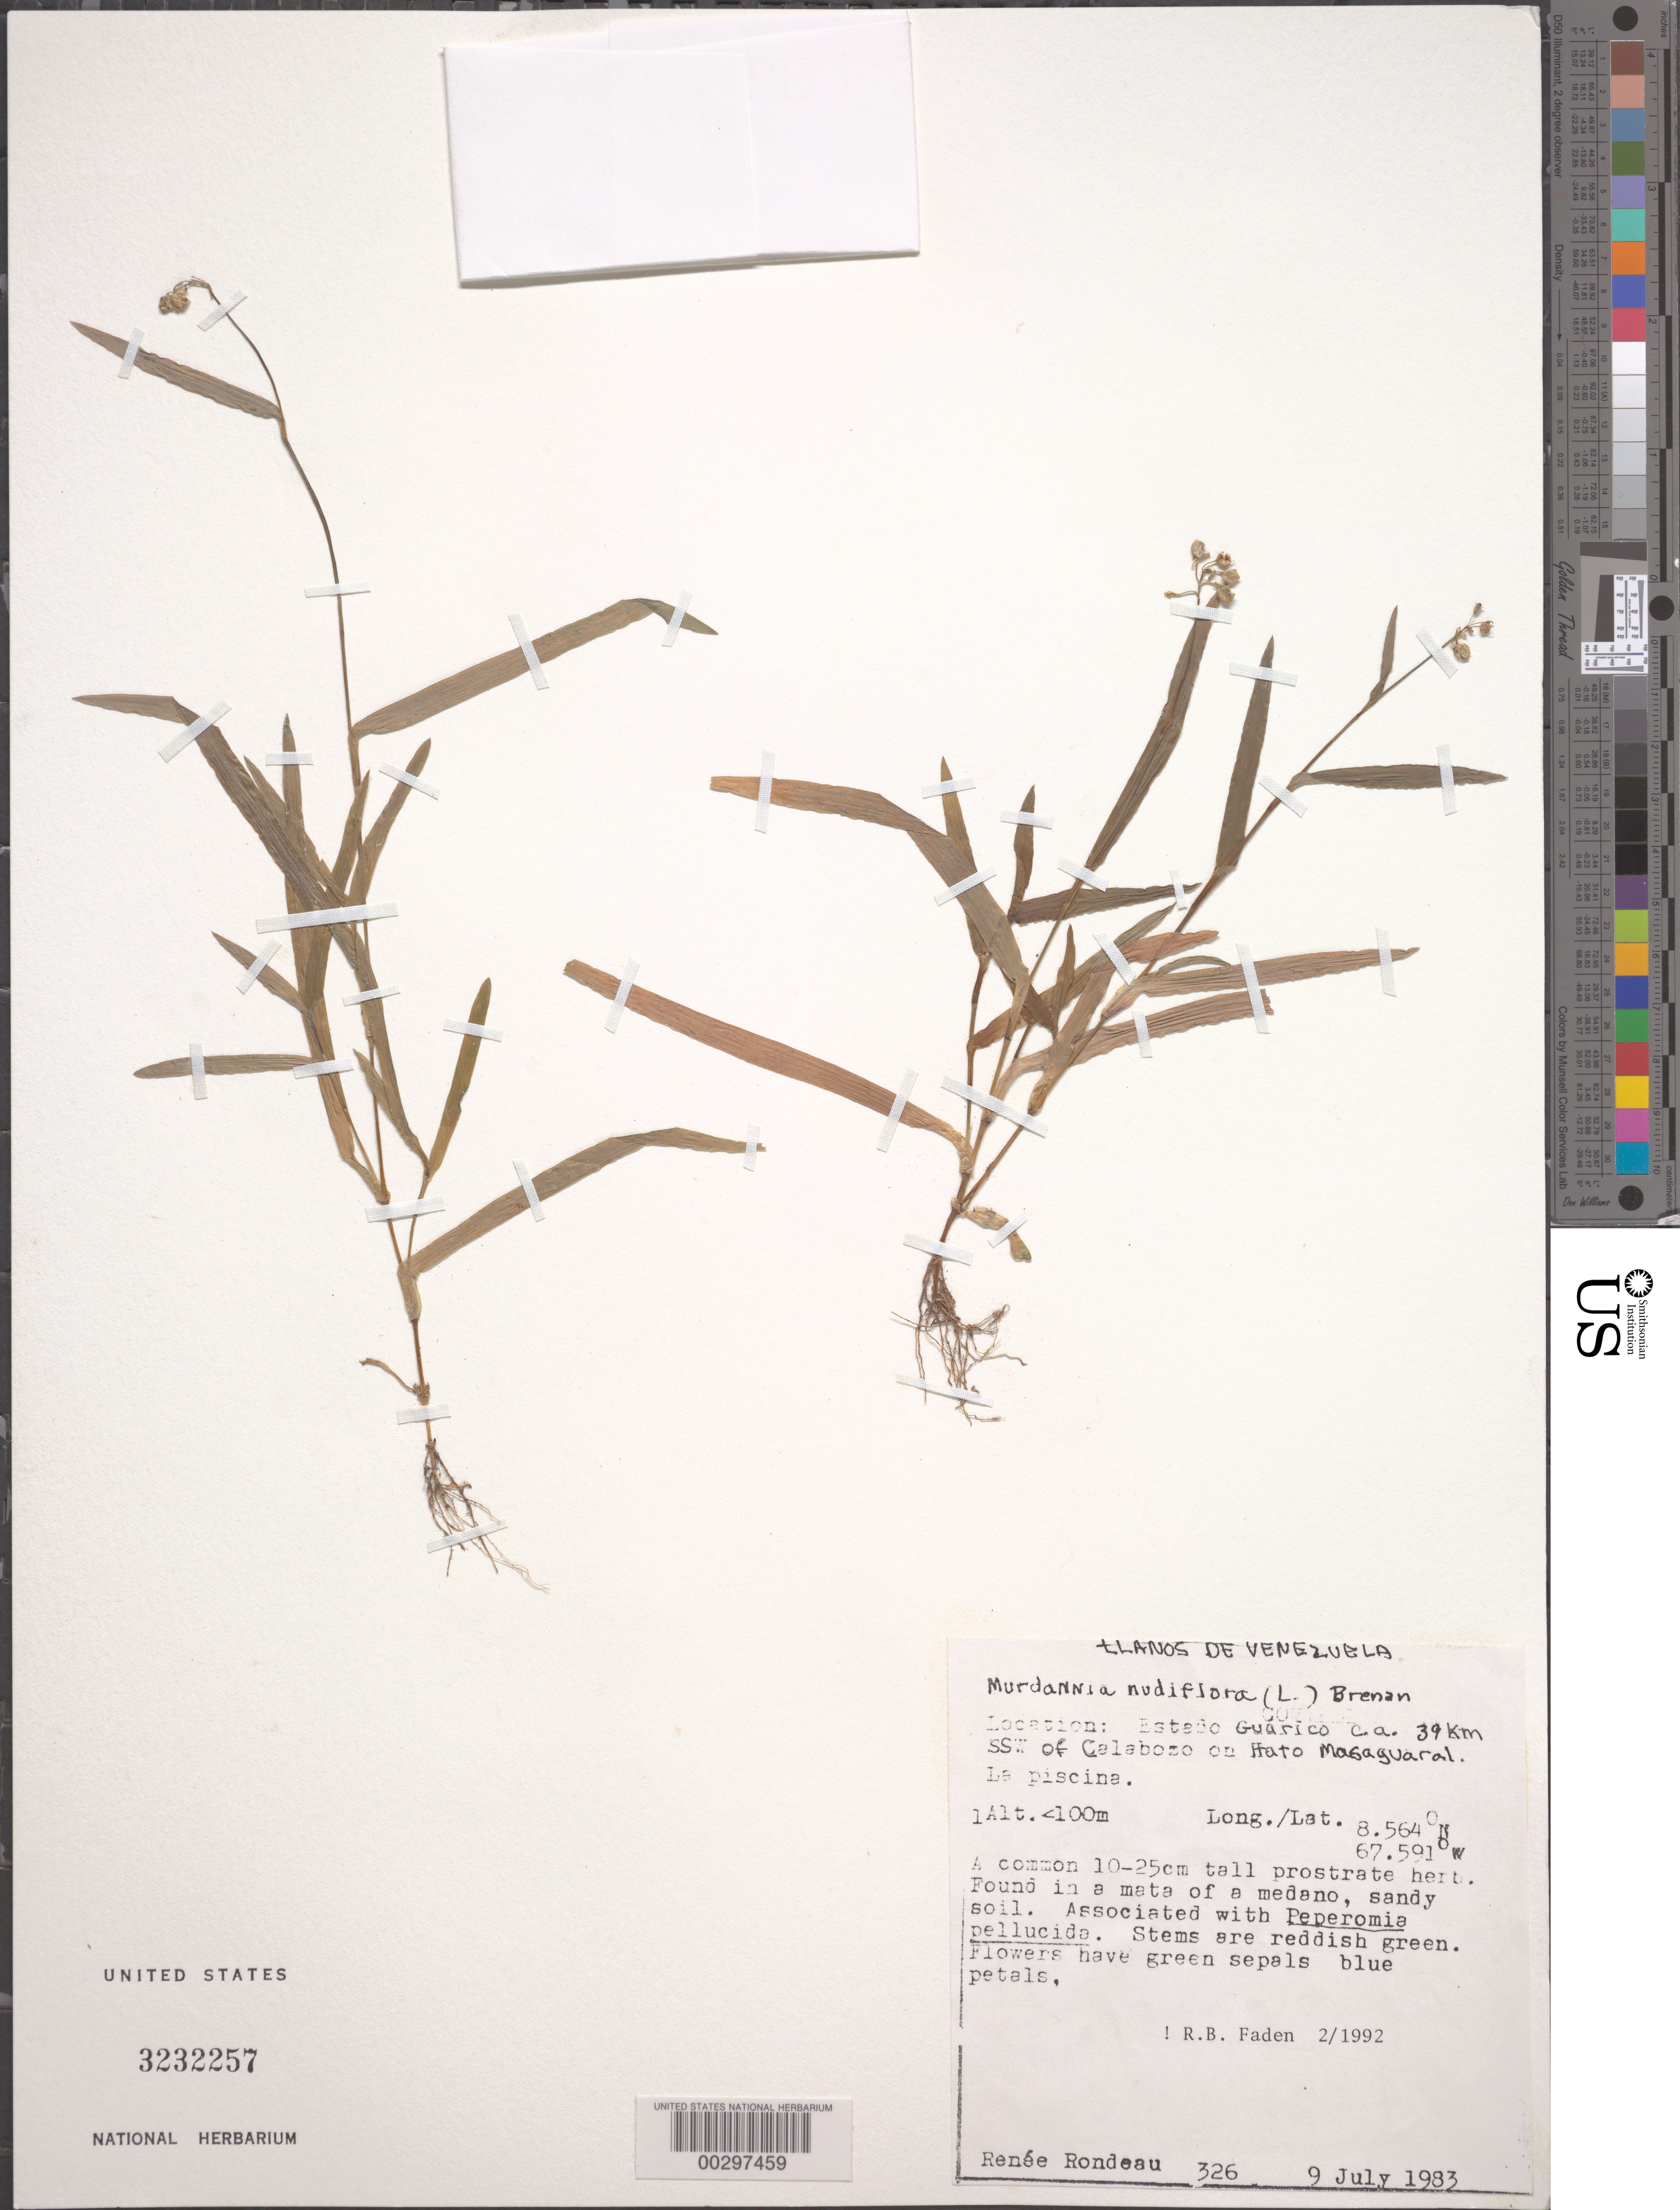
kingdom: Plantae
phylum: Tracheophyta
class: Liliopsida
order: Commelinales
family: Commelinaceae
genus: Murdannia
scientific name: Murdannia nudiflora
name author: (L.) Brenan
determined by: Faden, Robert B., (US), Smithsonian Institution - National Museum of Natural History (UNITED STATES)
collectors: R. Rondeau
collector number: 326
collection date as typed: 09 Jul 1983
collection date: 1983-07-09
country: Venezuela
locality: Ssw of calabozo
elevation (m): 100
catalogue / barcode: US 3232257